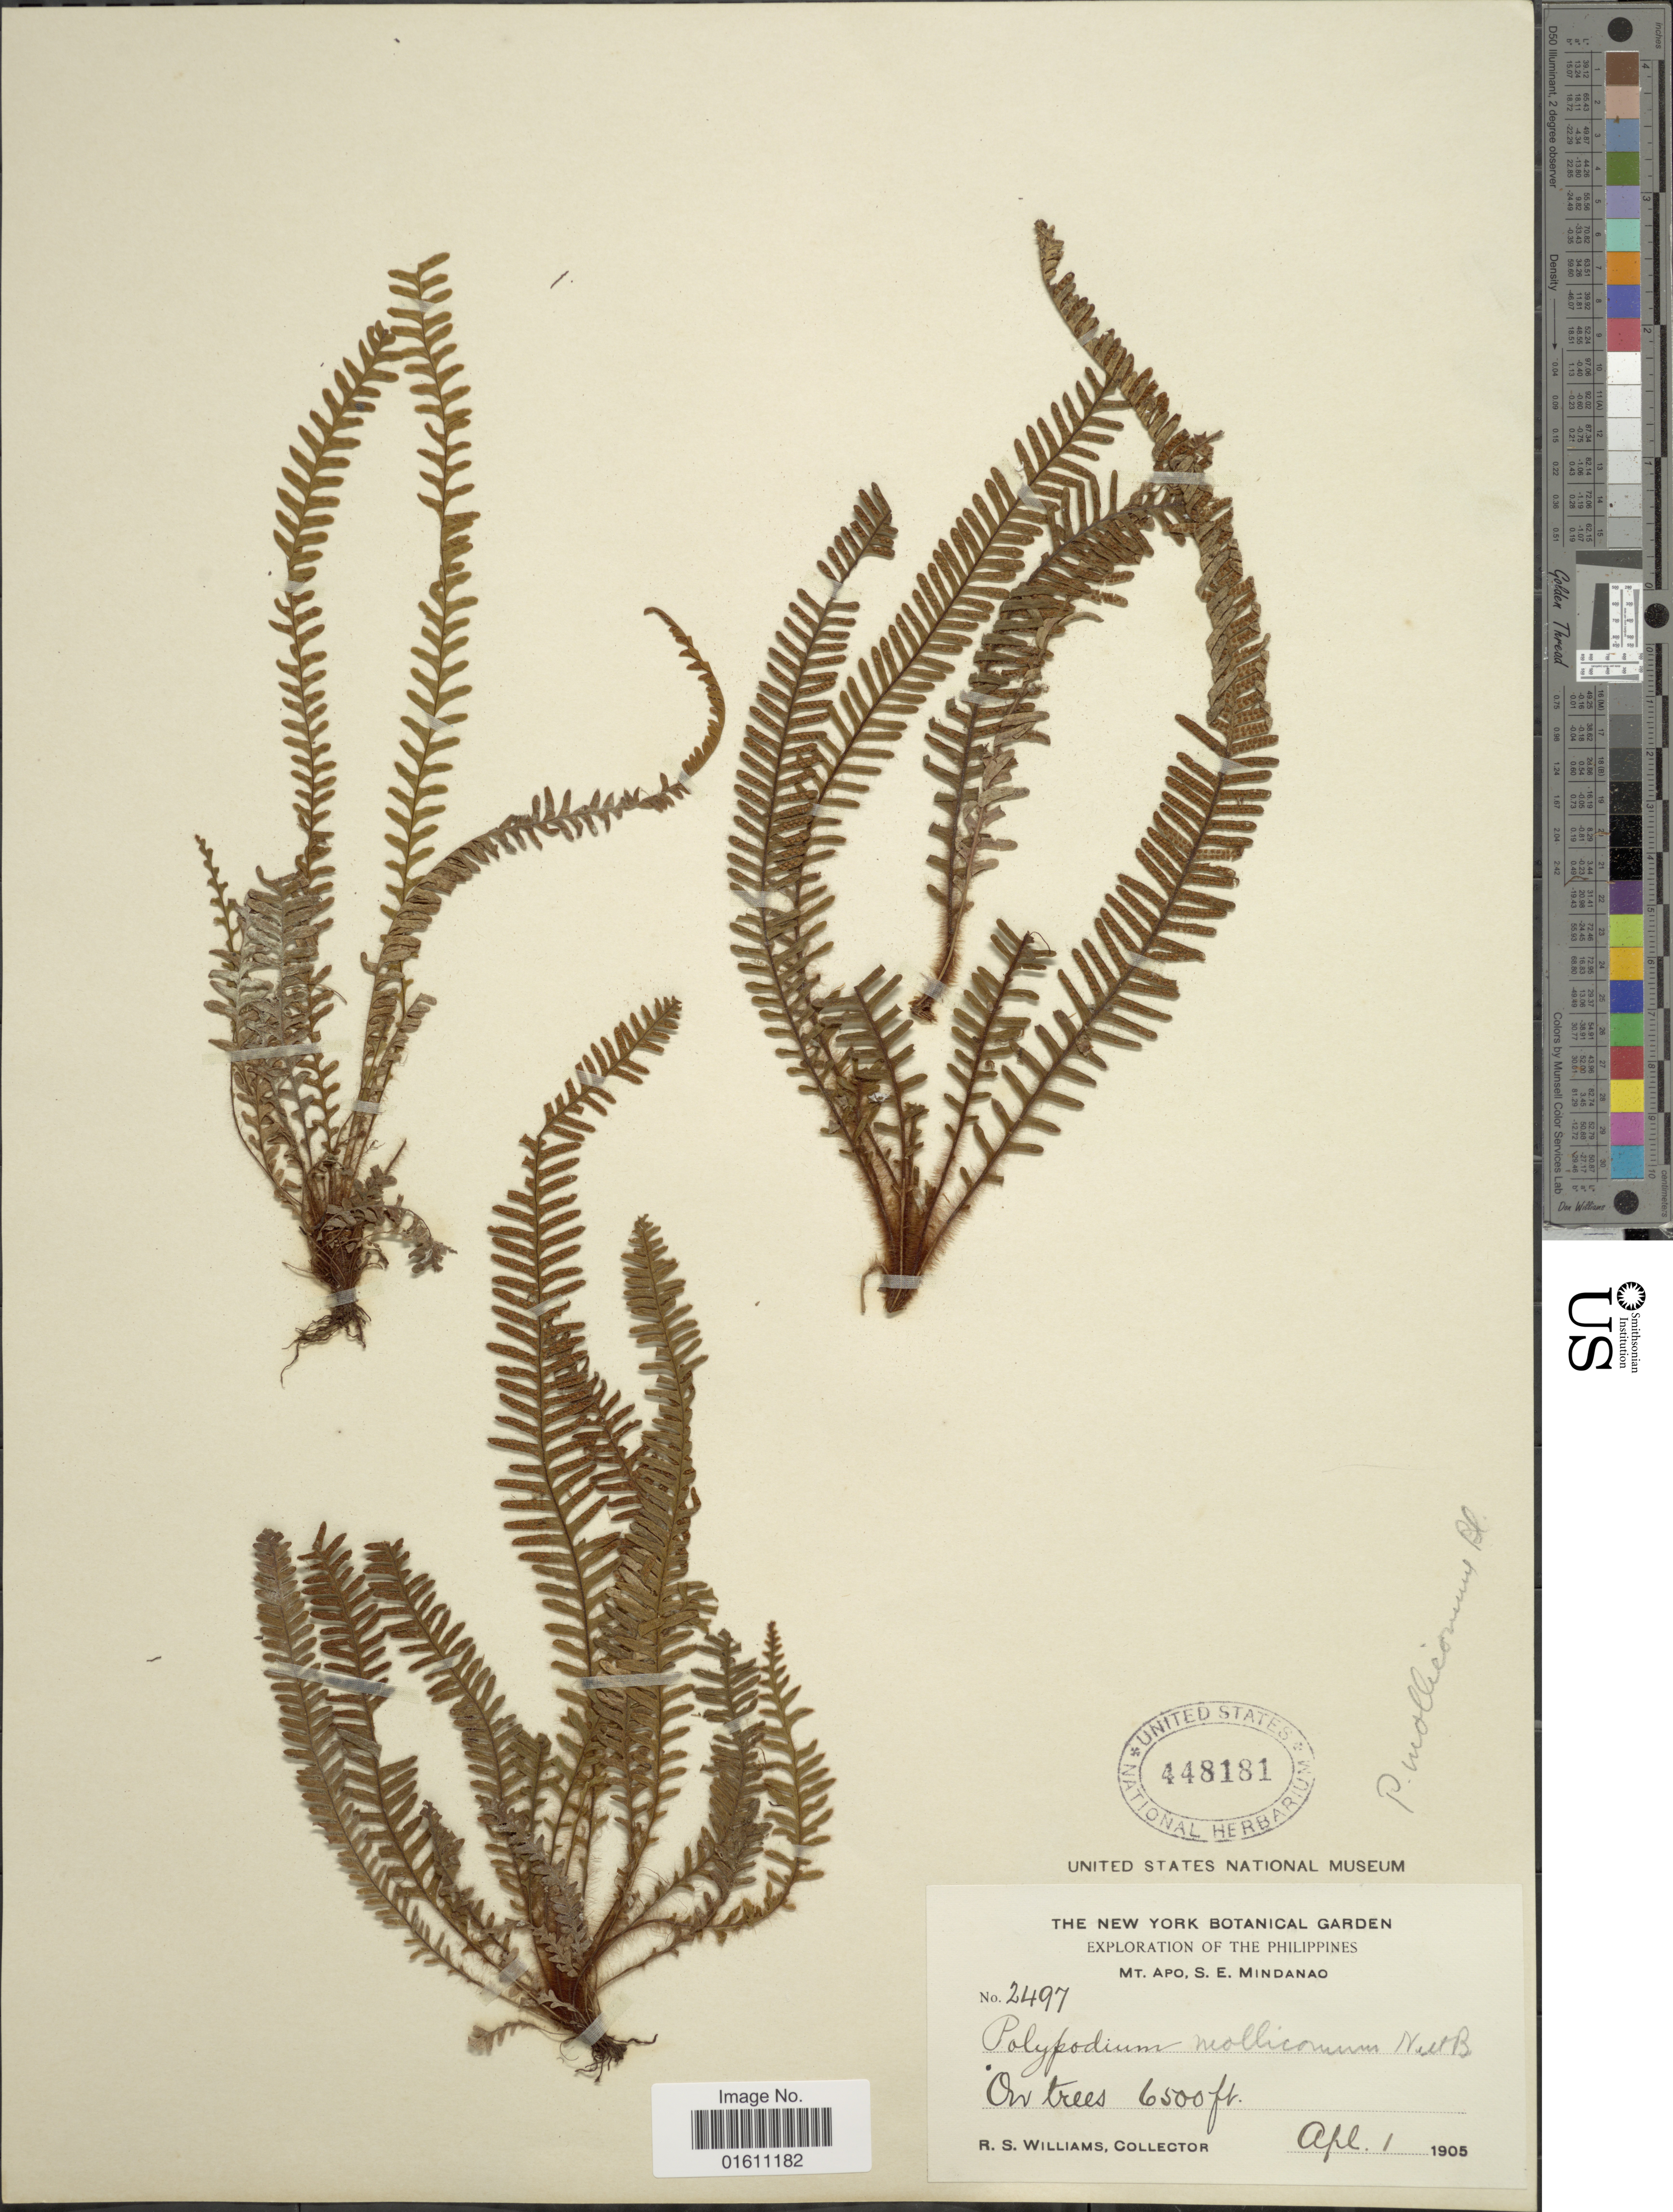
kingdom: Plantae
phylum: Tracheophyta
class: Polypodiopsida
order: Polypodiales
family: Polypodiaceae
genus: Dasygrammitis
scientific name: Dasygrammitis mollicoma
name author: (Nees & Blume) Parris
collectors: R. S. Williams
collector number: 2497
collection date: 1905-04-01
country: Philippines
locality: The Philippines, Mt. Apo, S.E. Mndanao.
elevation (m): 1981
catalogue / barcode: US 448181